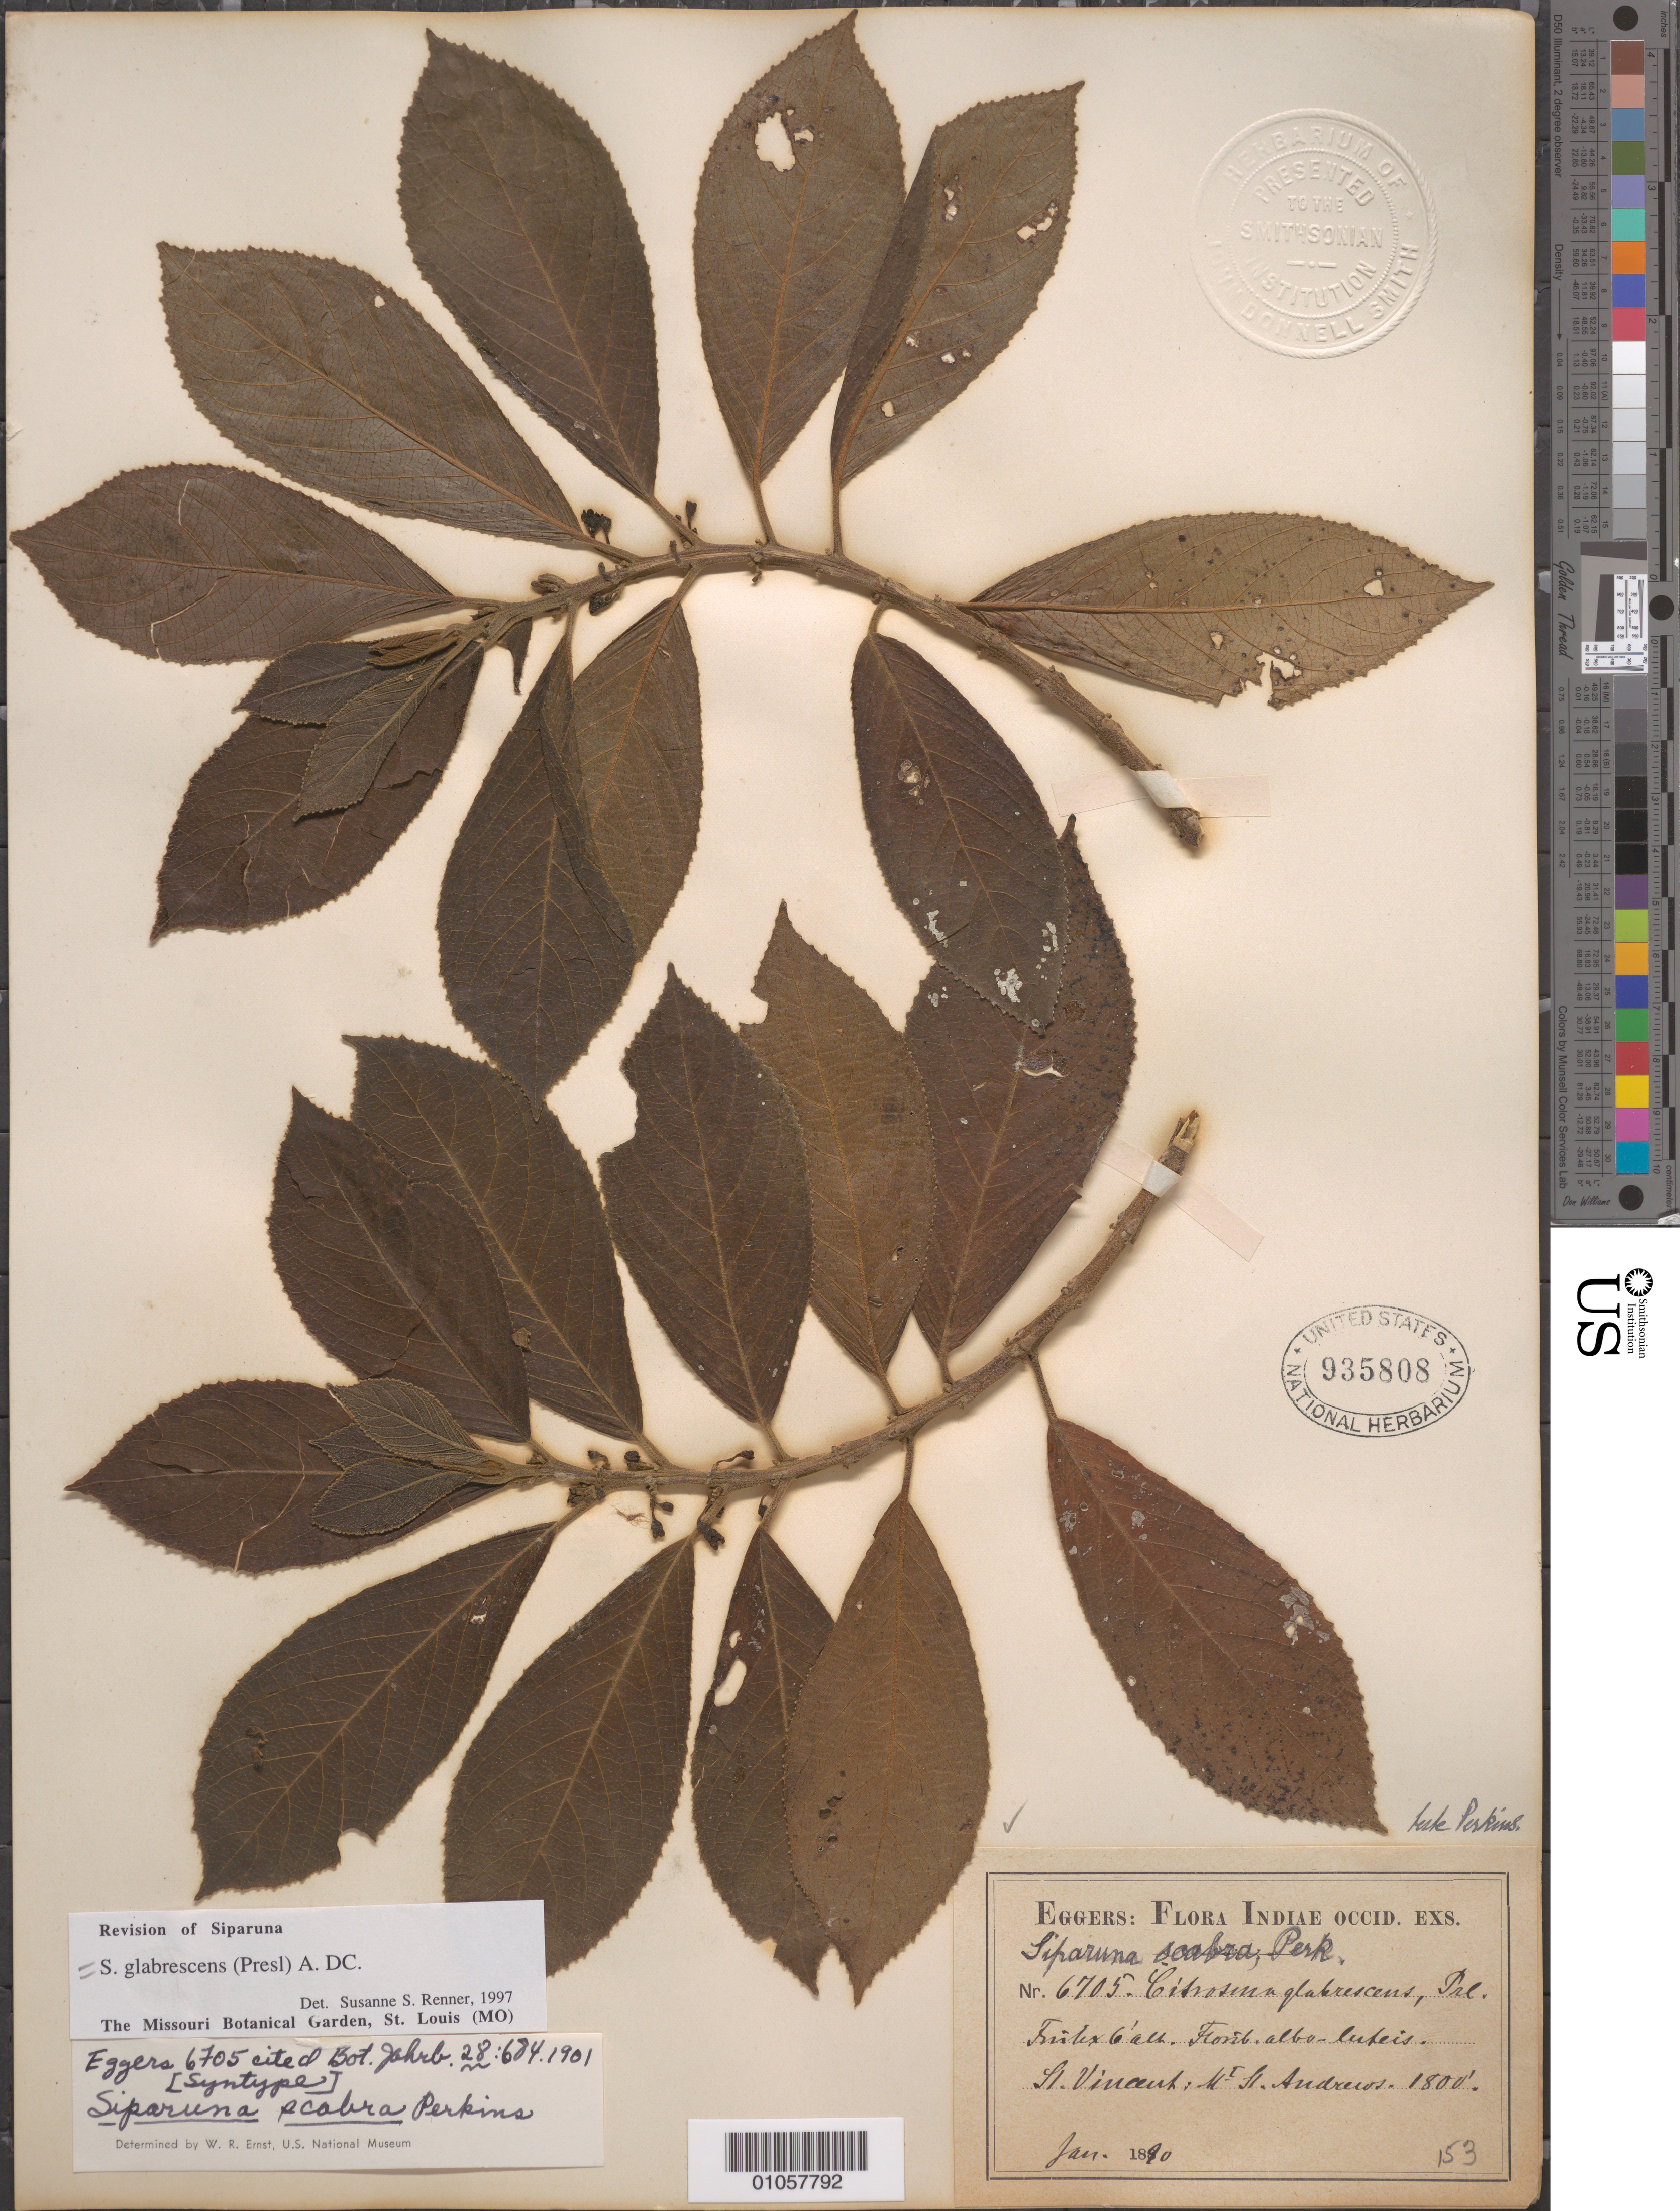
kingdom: Plantae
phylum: Tracheophyta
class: Magnoliopsida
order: Laurales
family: Siparunaceae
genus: Siparuna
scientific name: Siparuna glabrescens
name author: (C. Presl) A. DC.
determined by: Renner, S. S.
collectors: H. F. A. von Eggers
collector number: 6705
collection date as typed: Jan 1890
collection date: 1890-01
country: St. Vincent - Grenadines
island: St. Vincent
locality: Mt. St. Andrew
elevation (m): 549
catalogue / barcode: US 935808